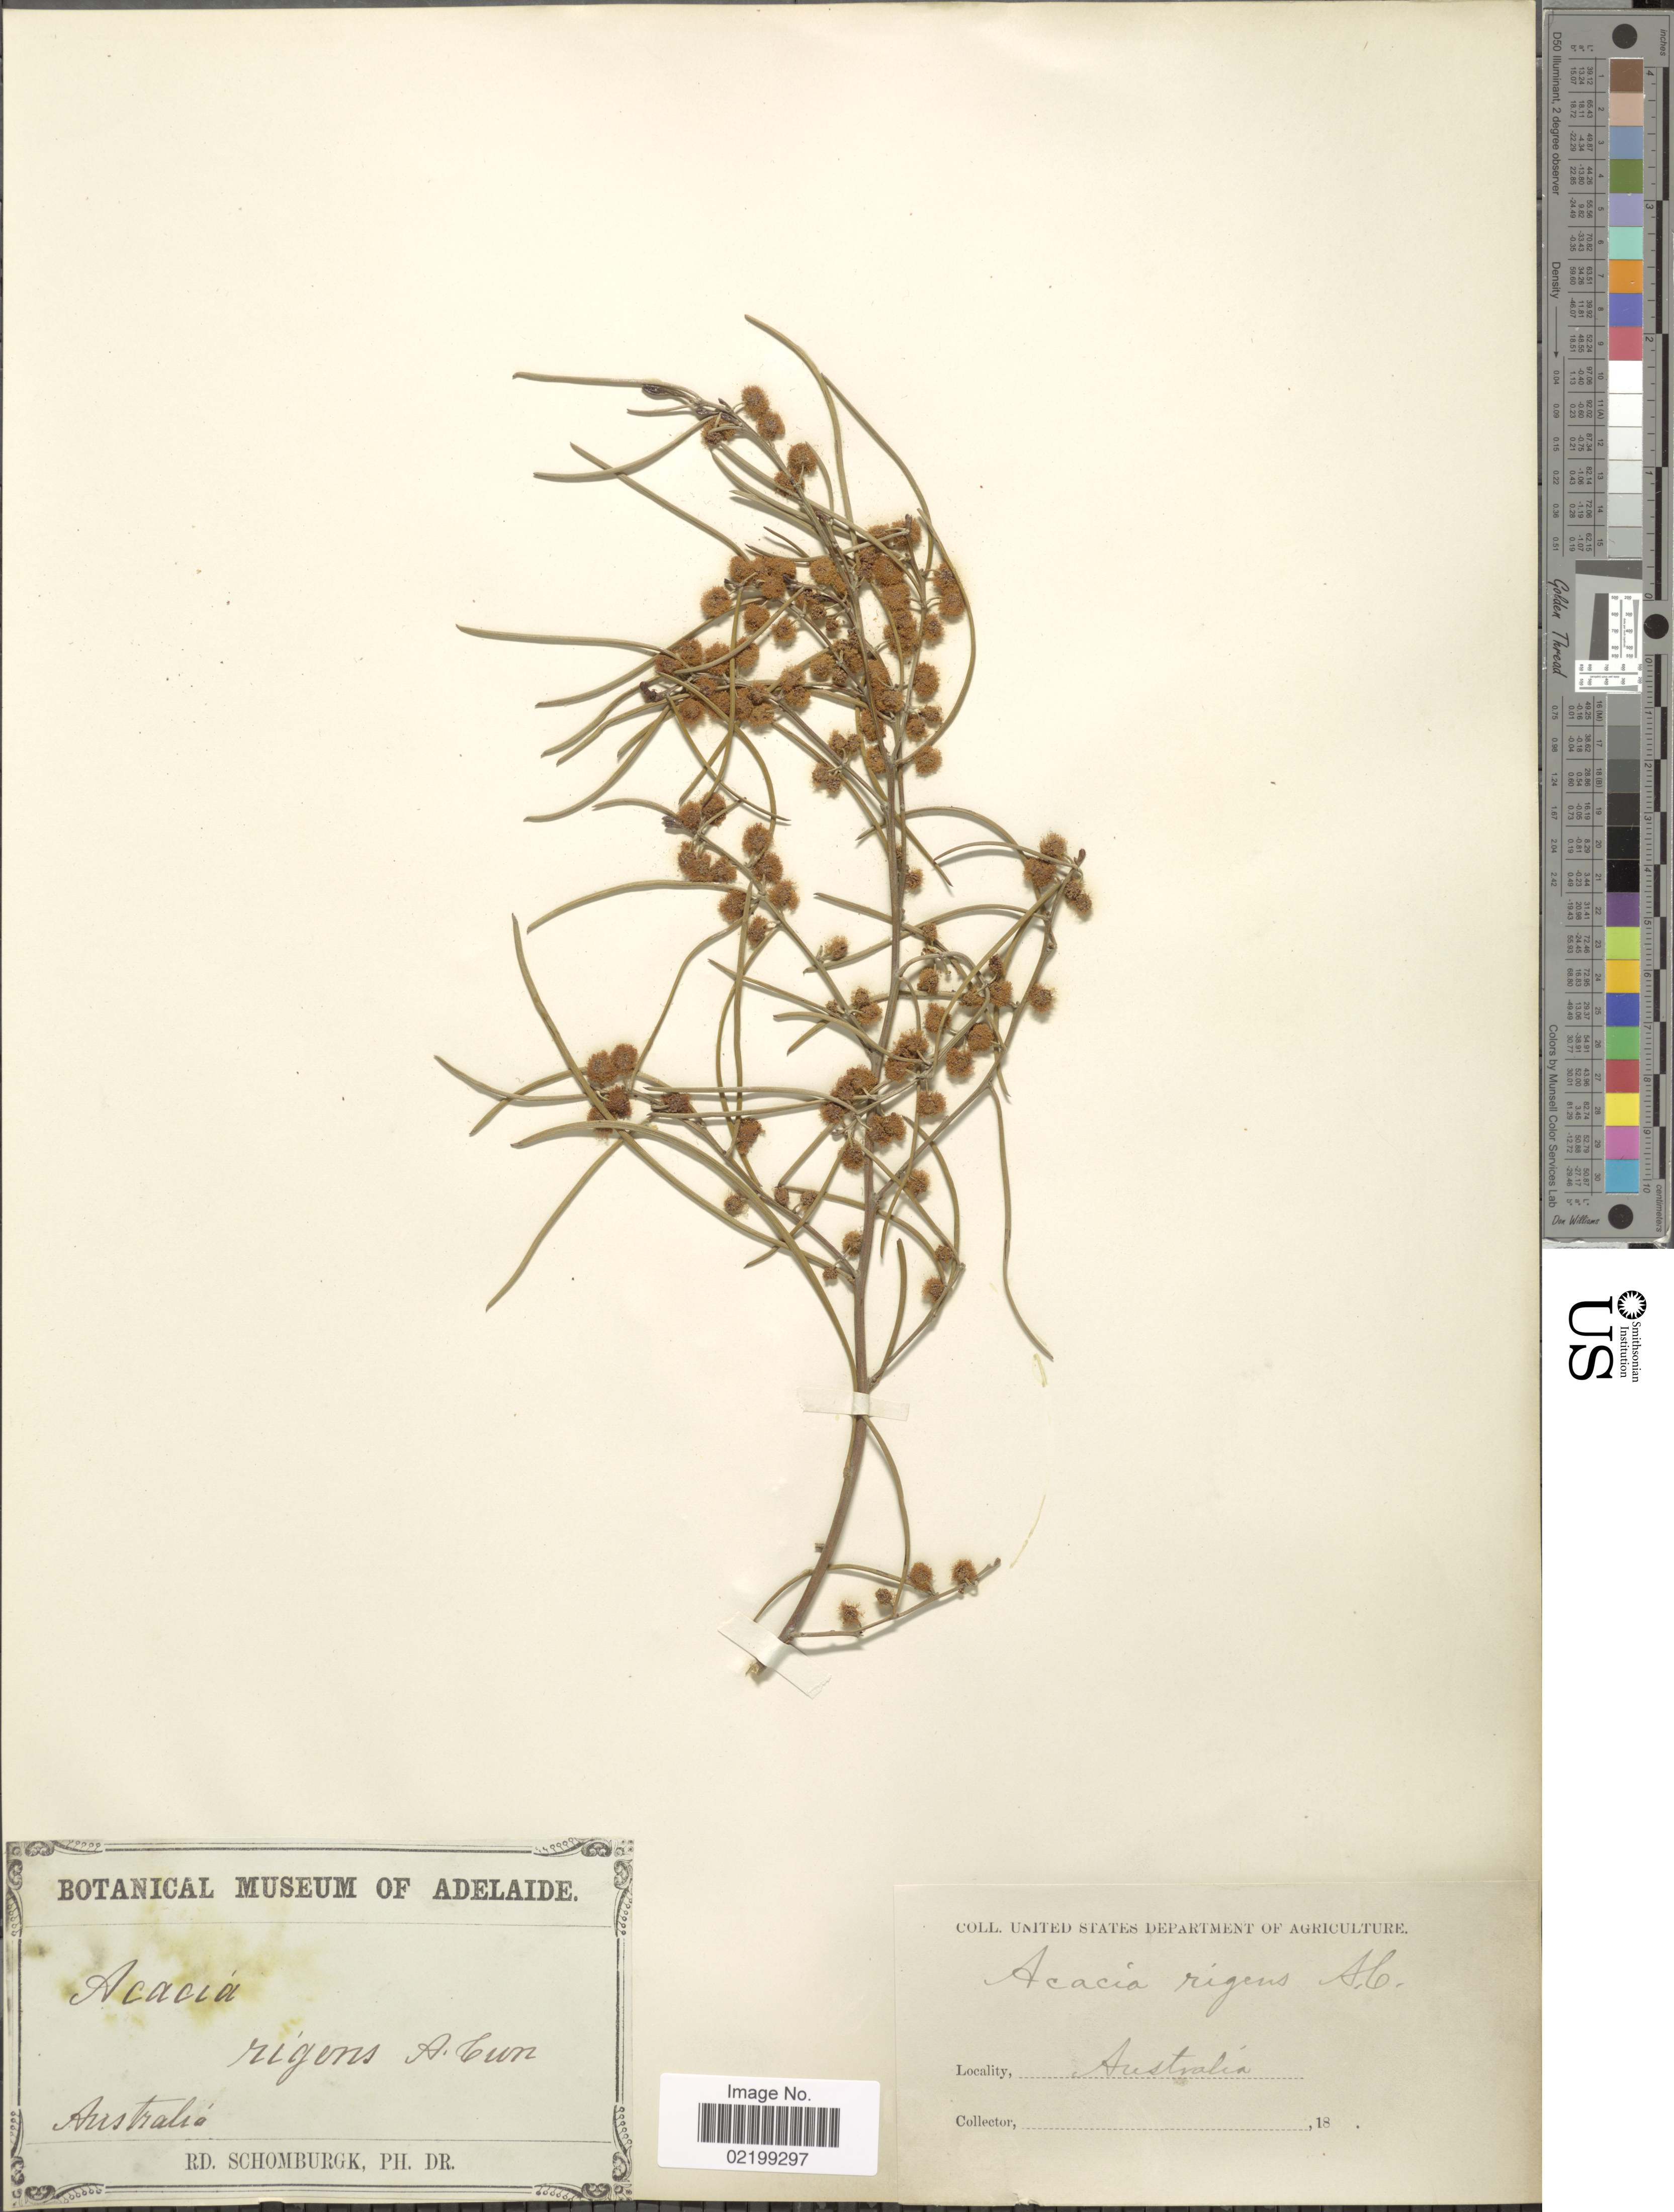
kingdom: Plantae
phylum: Tracheophyta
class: Magnoliopsida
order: Fabales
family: Fabaceae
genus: Acacia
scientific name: Acacia rigens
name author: G. Don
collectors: M. R. Schomburgk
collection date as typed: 18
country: Australia